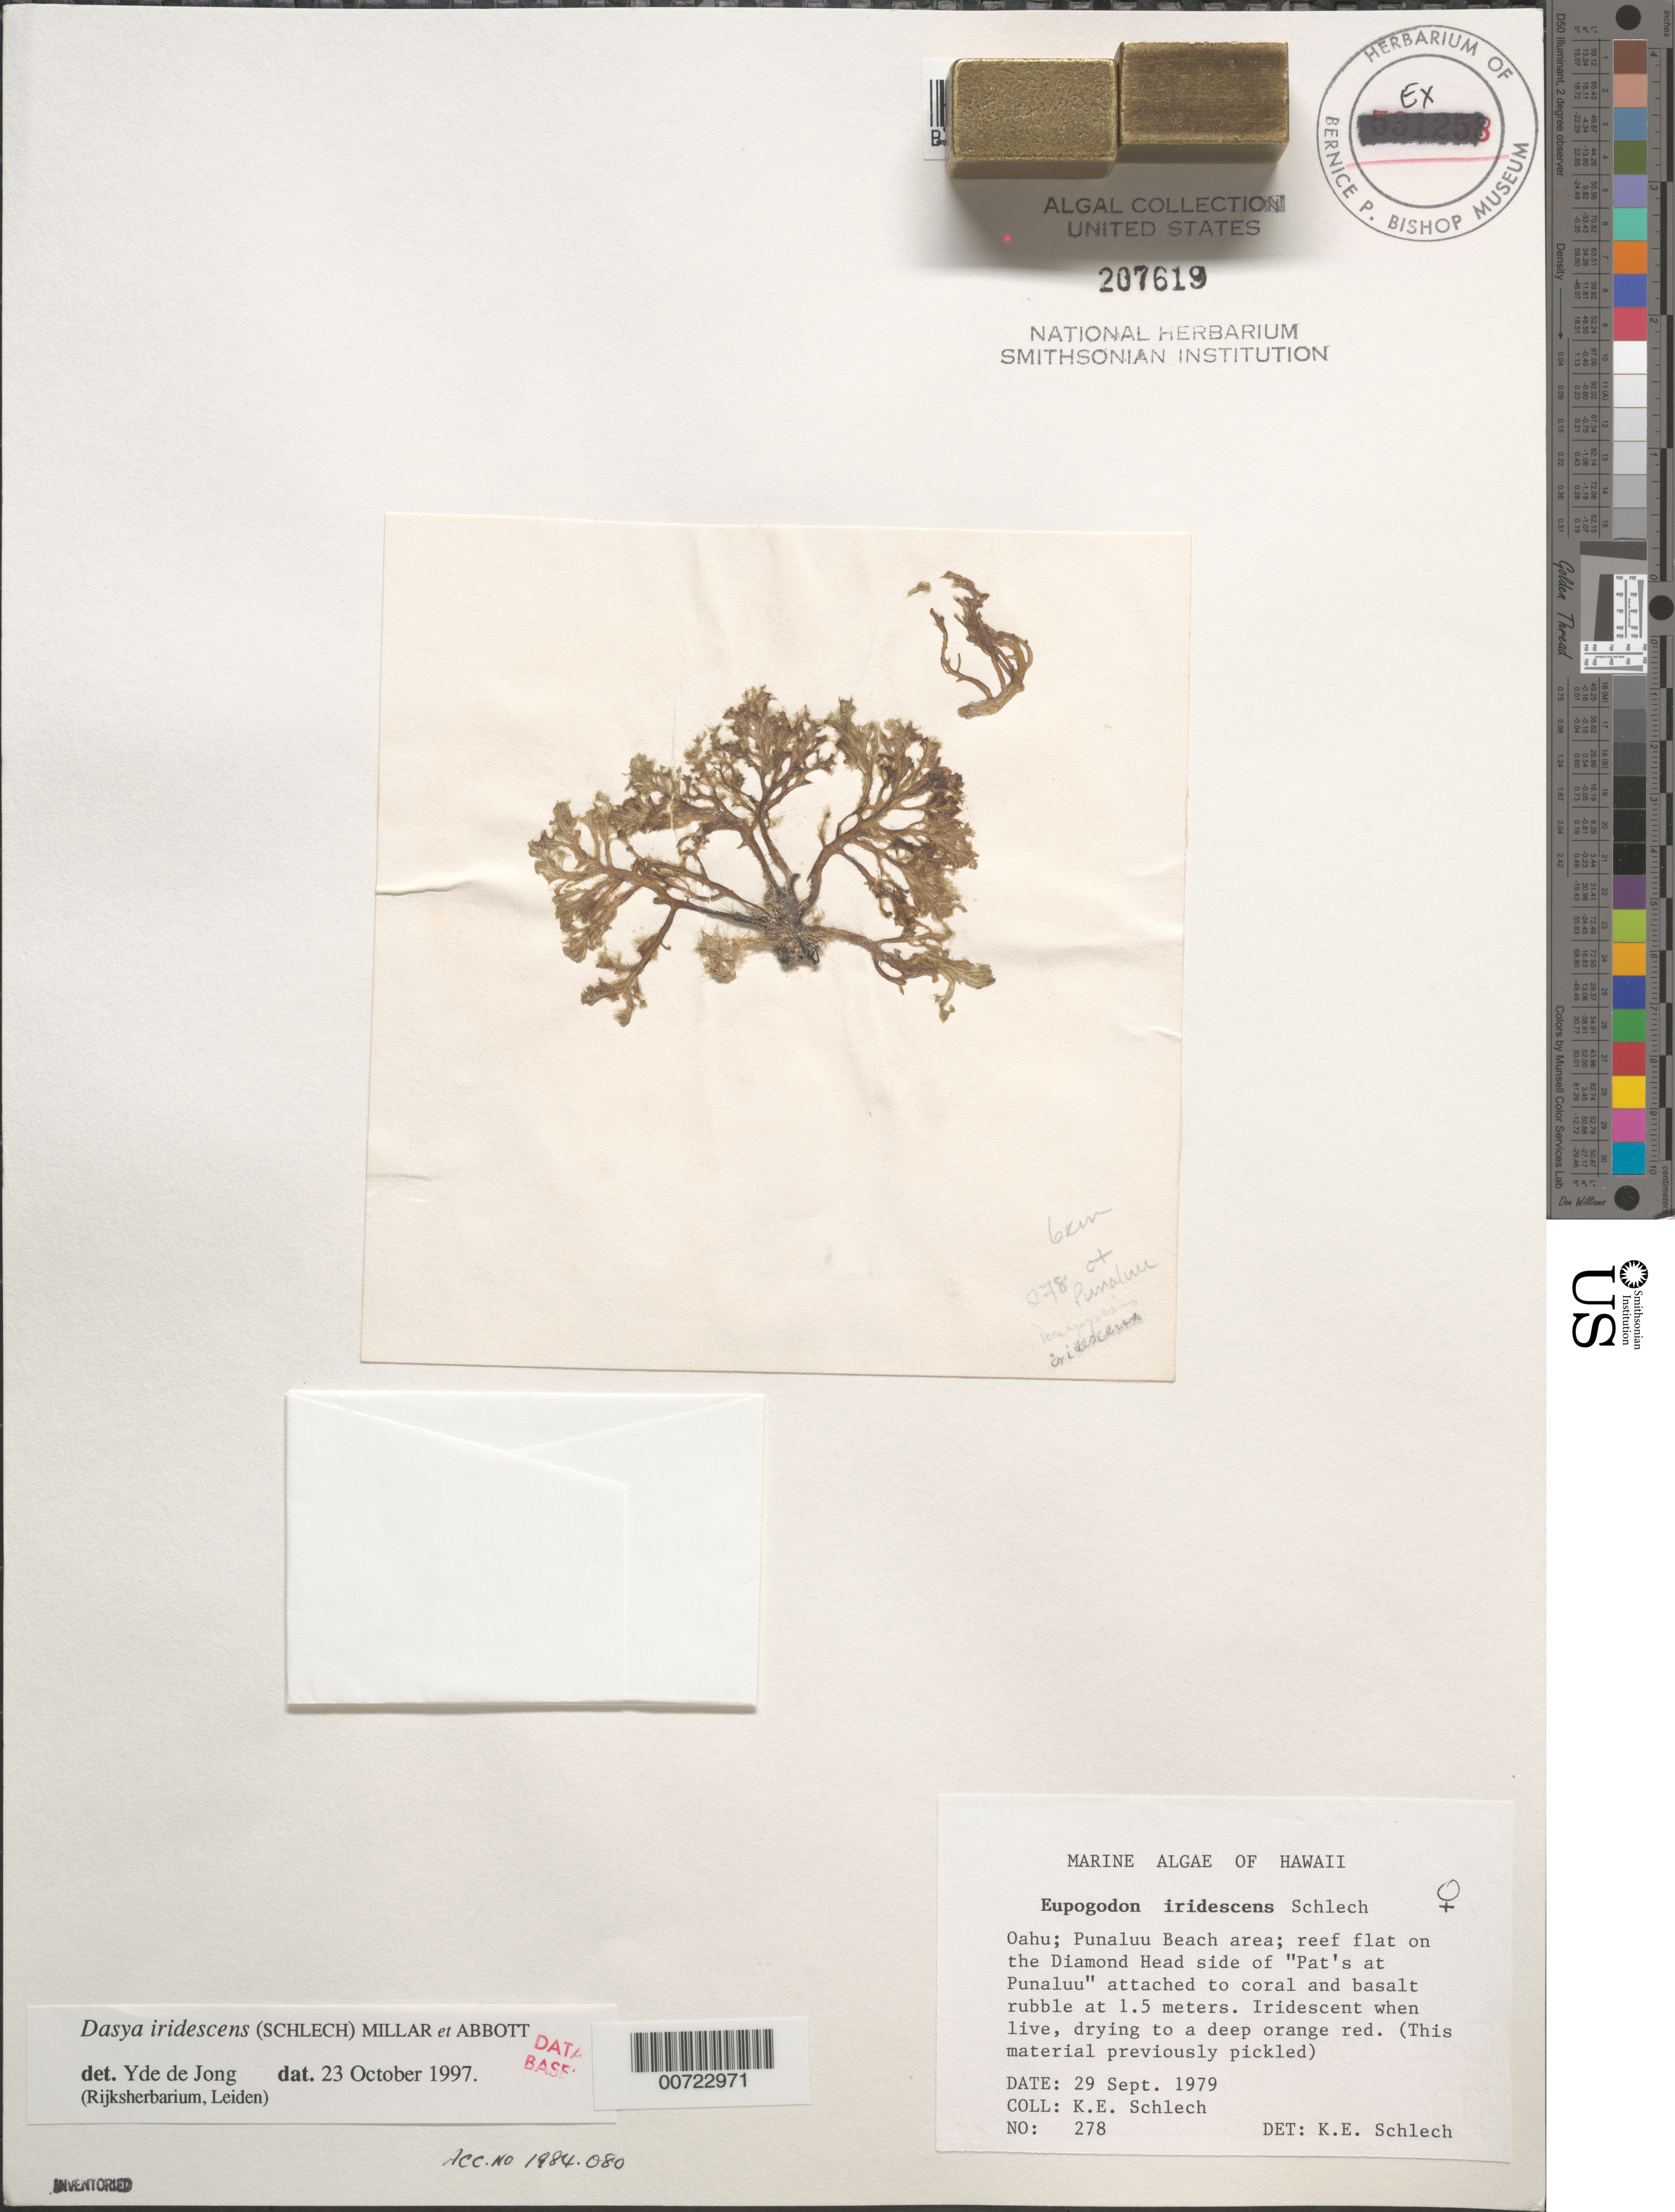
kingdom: Plantae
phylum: Rhodophyta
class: Florideophyceae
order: Ceramiales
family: Dasyaceae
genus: Dasya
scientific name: Dasya iridescens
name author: (Schlech) A.J.K. Millar & I.A. Abbott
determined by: de Jong, Yde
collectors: K. Schlech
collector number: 278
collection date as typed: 29 Sep 1979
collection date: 1979-09-29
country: United States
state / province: Hawaii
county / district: Honolulu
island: Oahu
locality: Punaluu Beach area, reef flat on Diamond Head side of "Pat's at Punaluu"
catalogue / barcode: US 207619